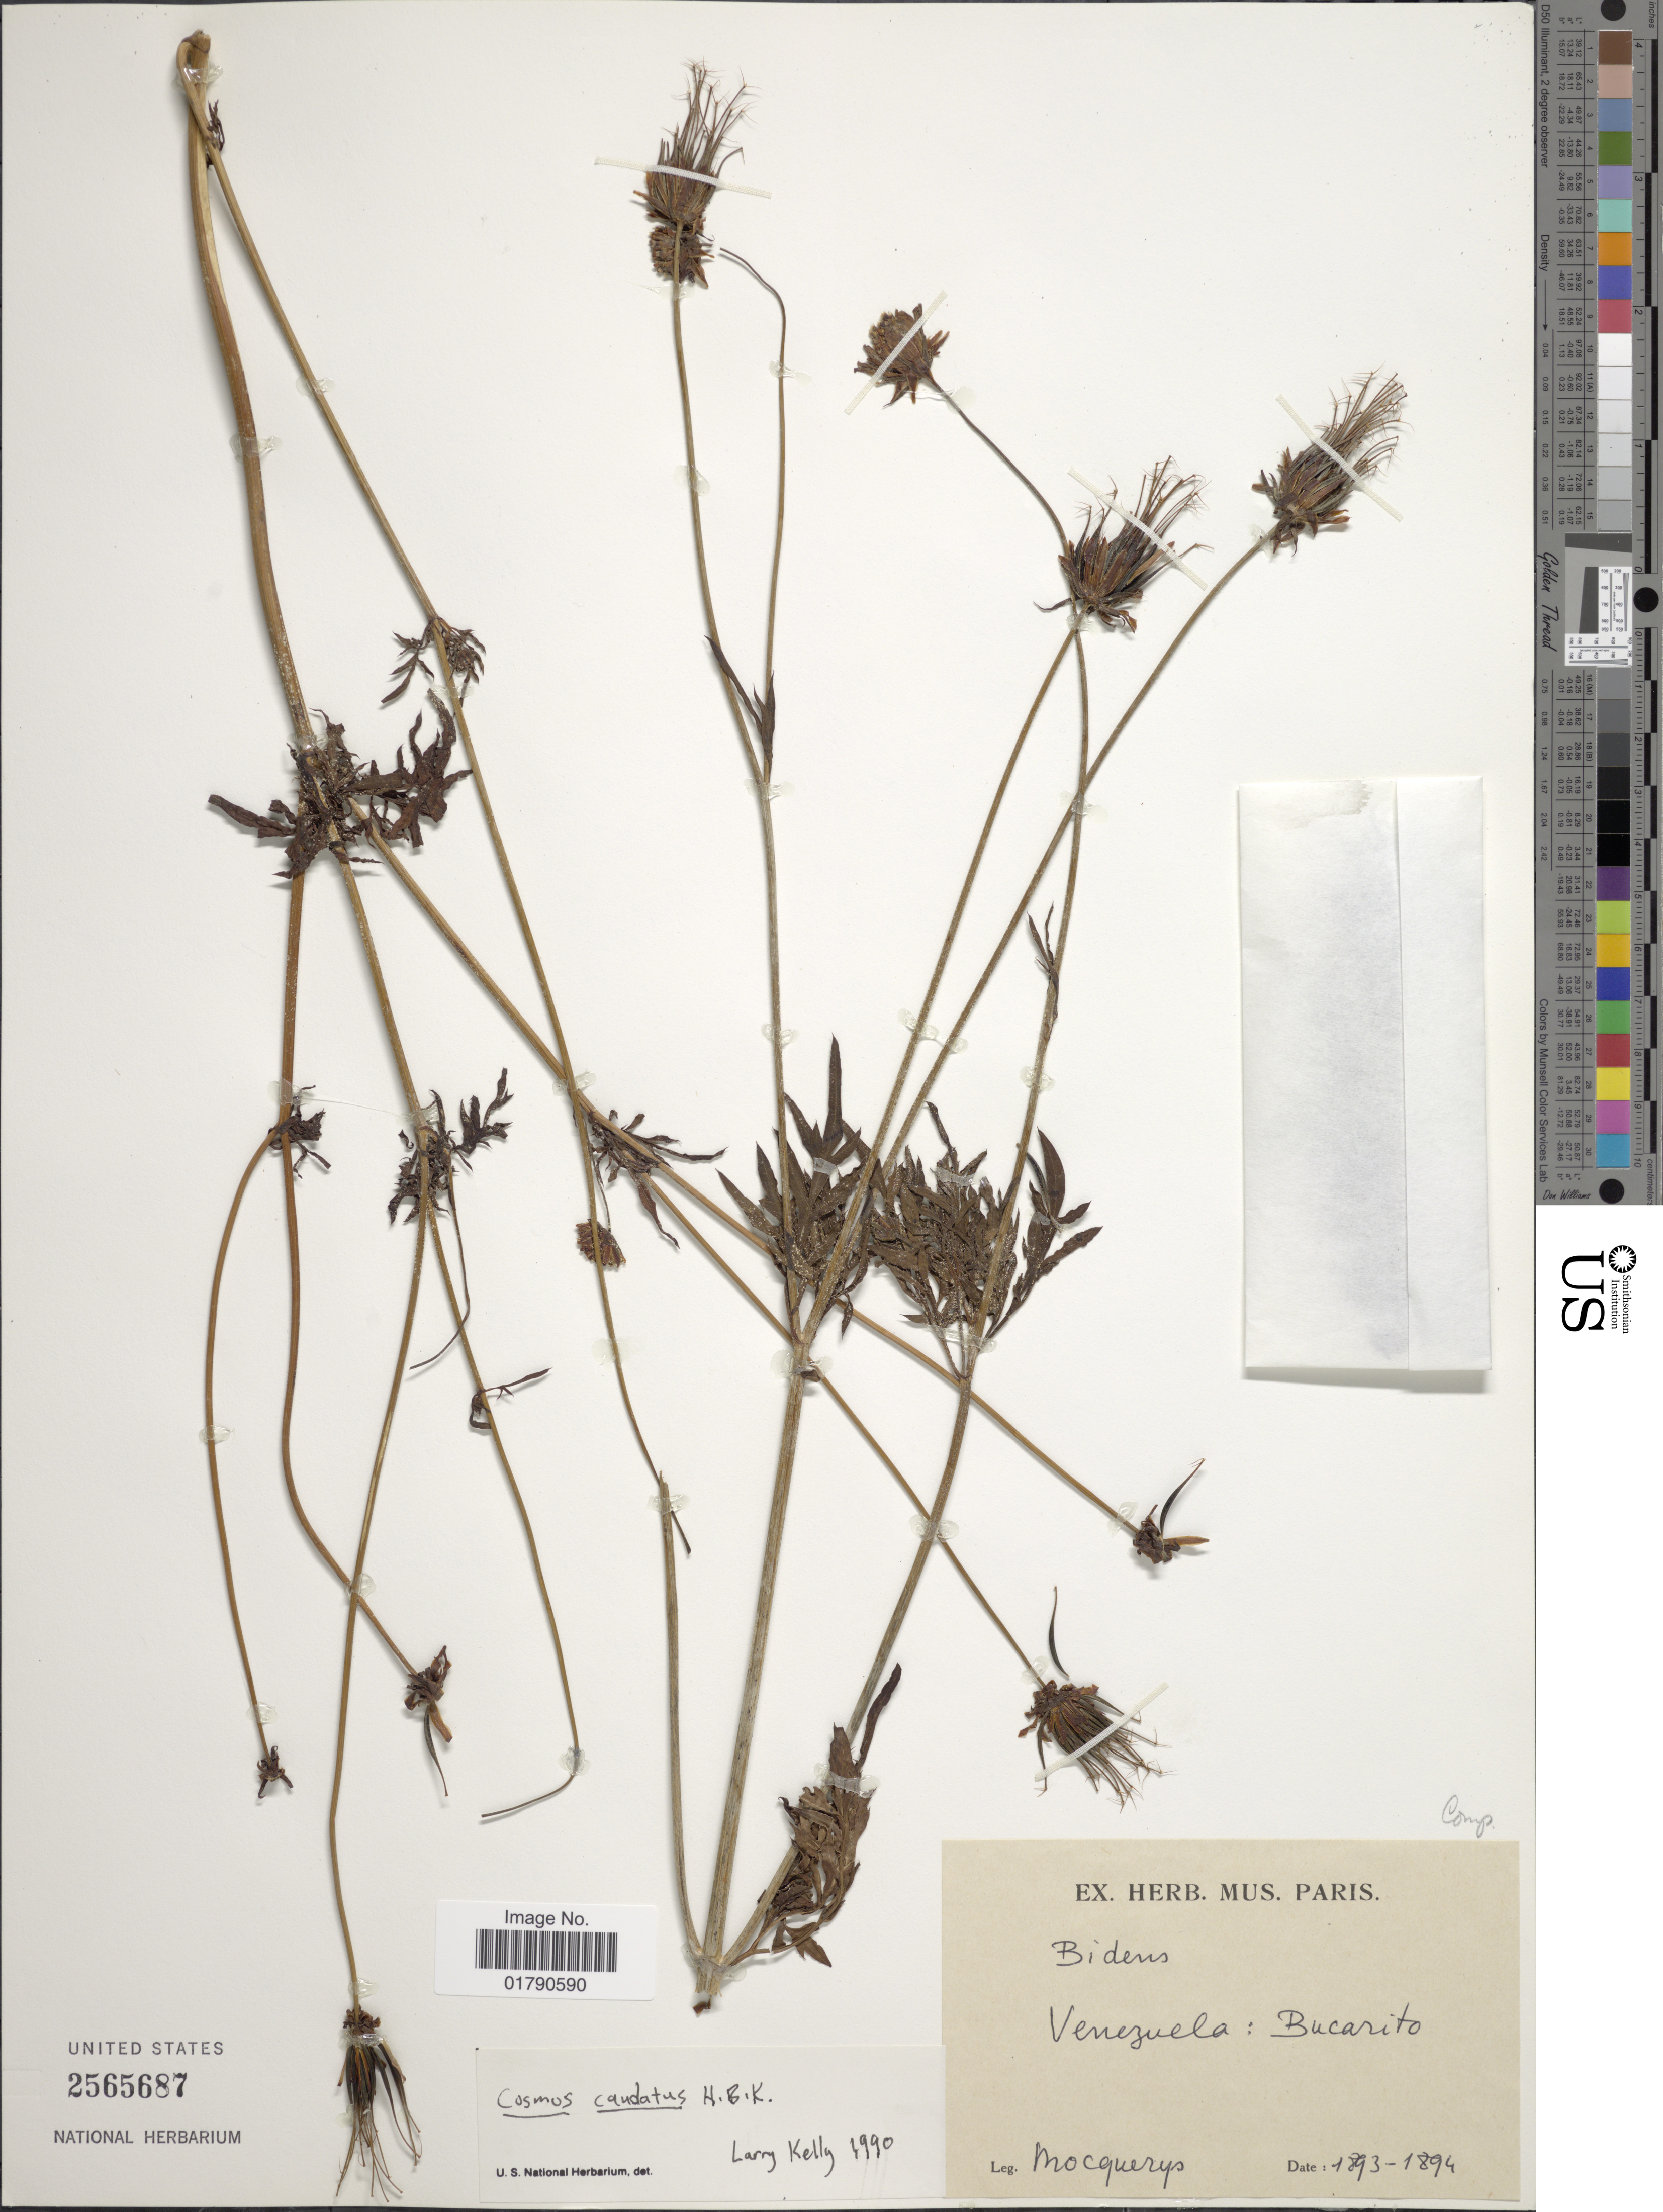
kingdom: Plantae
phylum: Tracheophyta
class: Magnoliopsida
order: Asterales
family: Asteraceae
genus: Cosmos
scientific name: Cosmos caudatus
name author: Kunth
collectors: A. Mocquerys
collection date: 1893/1894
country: Venezuela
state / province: Lara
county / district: Morán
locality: Bucarito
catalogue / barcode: US 2565687